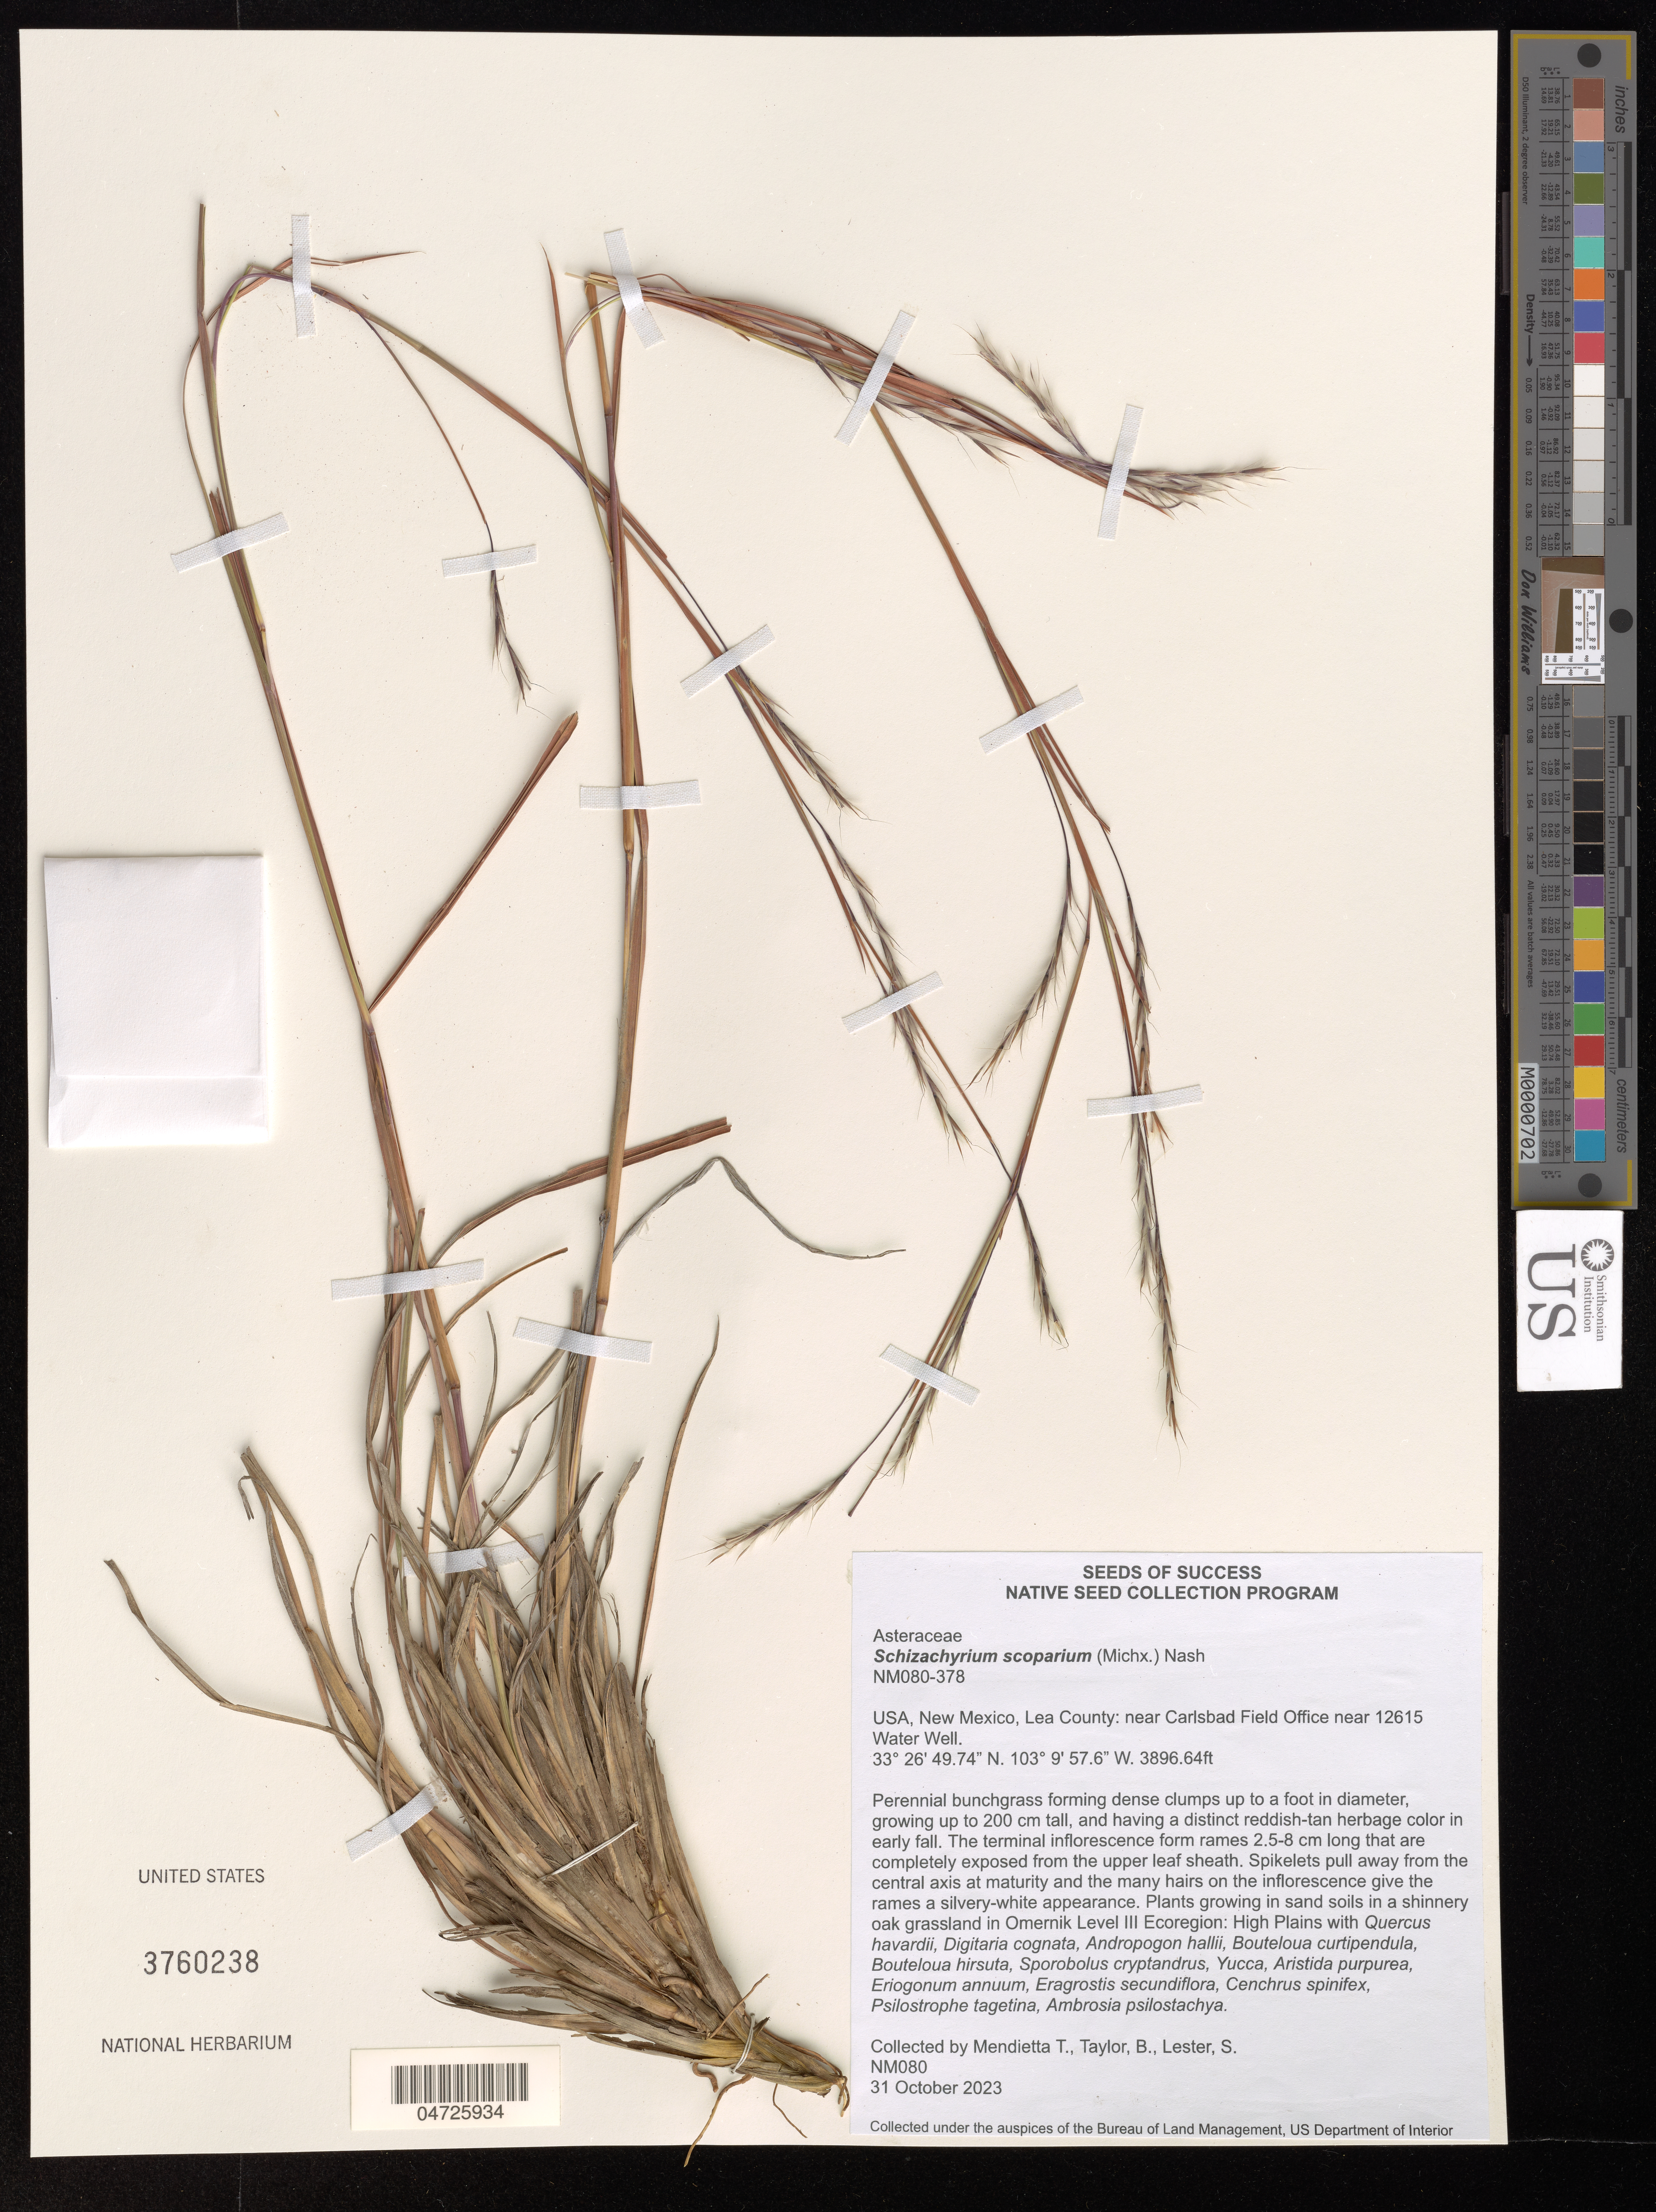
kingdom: Plantae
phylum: Tracheophyta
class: Liliopsida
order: Poales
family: Poaceae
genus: Schizachyrium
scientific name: Schizachyrium scoparium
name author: (Michx.) Nash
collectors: T. Mendietta & B. Taylor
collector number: NM080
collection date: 2023-10-31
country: United States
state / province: New Mexico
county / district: Lea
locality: Lea County: near Carlsbad Field Office near 12615 Water Well.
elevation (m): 1187.7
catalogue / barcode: US 3760238